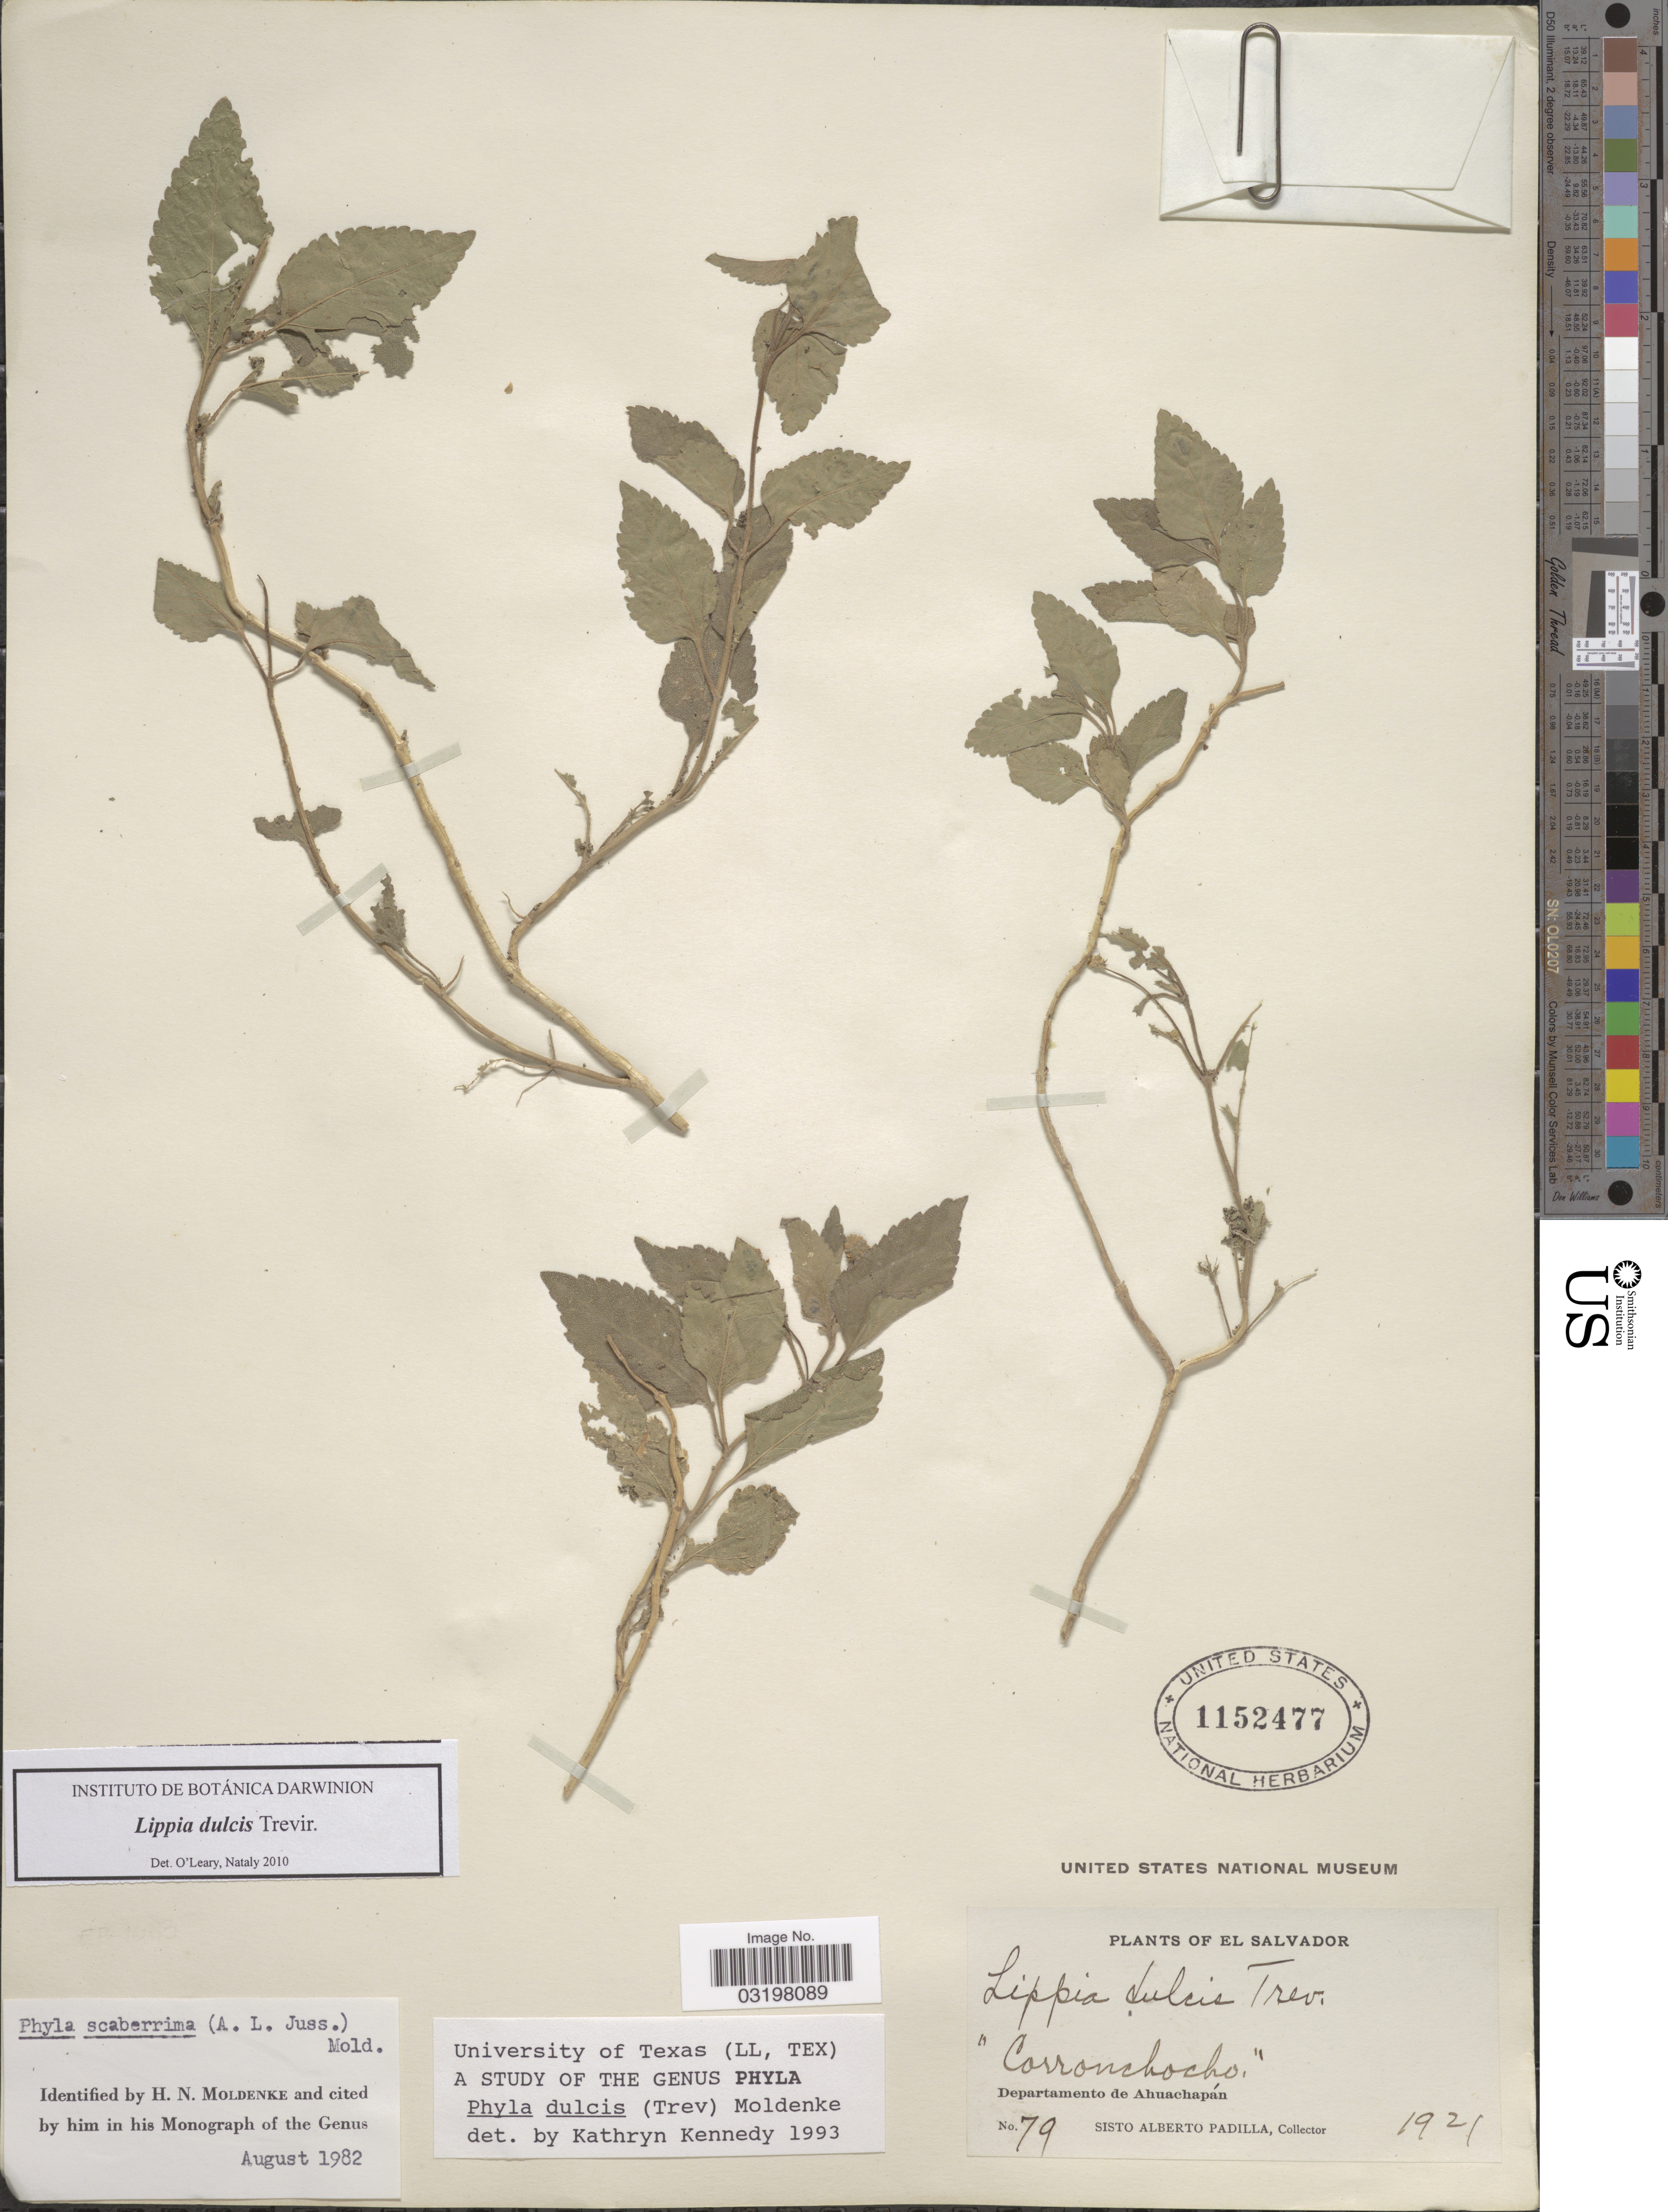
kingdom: Plantae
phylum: Tracheophyta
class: Magnoliopsida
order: Lamiales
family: Verbenaceae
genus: Lippia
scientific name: Lippia dulcis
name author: Trevis.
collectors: S. A. Padilla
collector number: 79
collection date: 1921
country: El Salvador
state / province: Ahuachapan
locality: Departamento de Ahuachapán.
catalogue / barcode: US 1152477